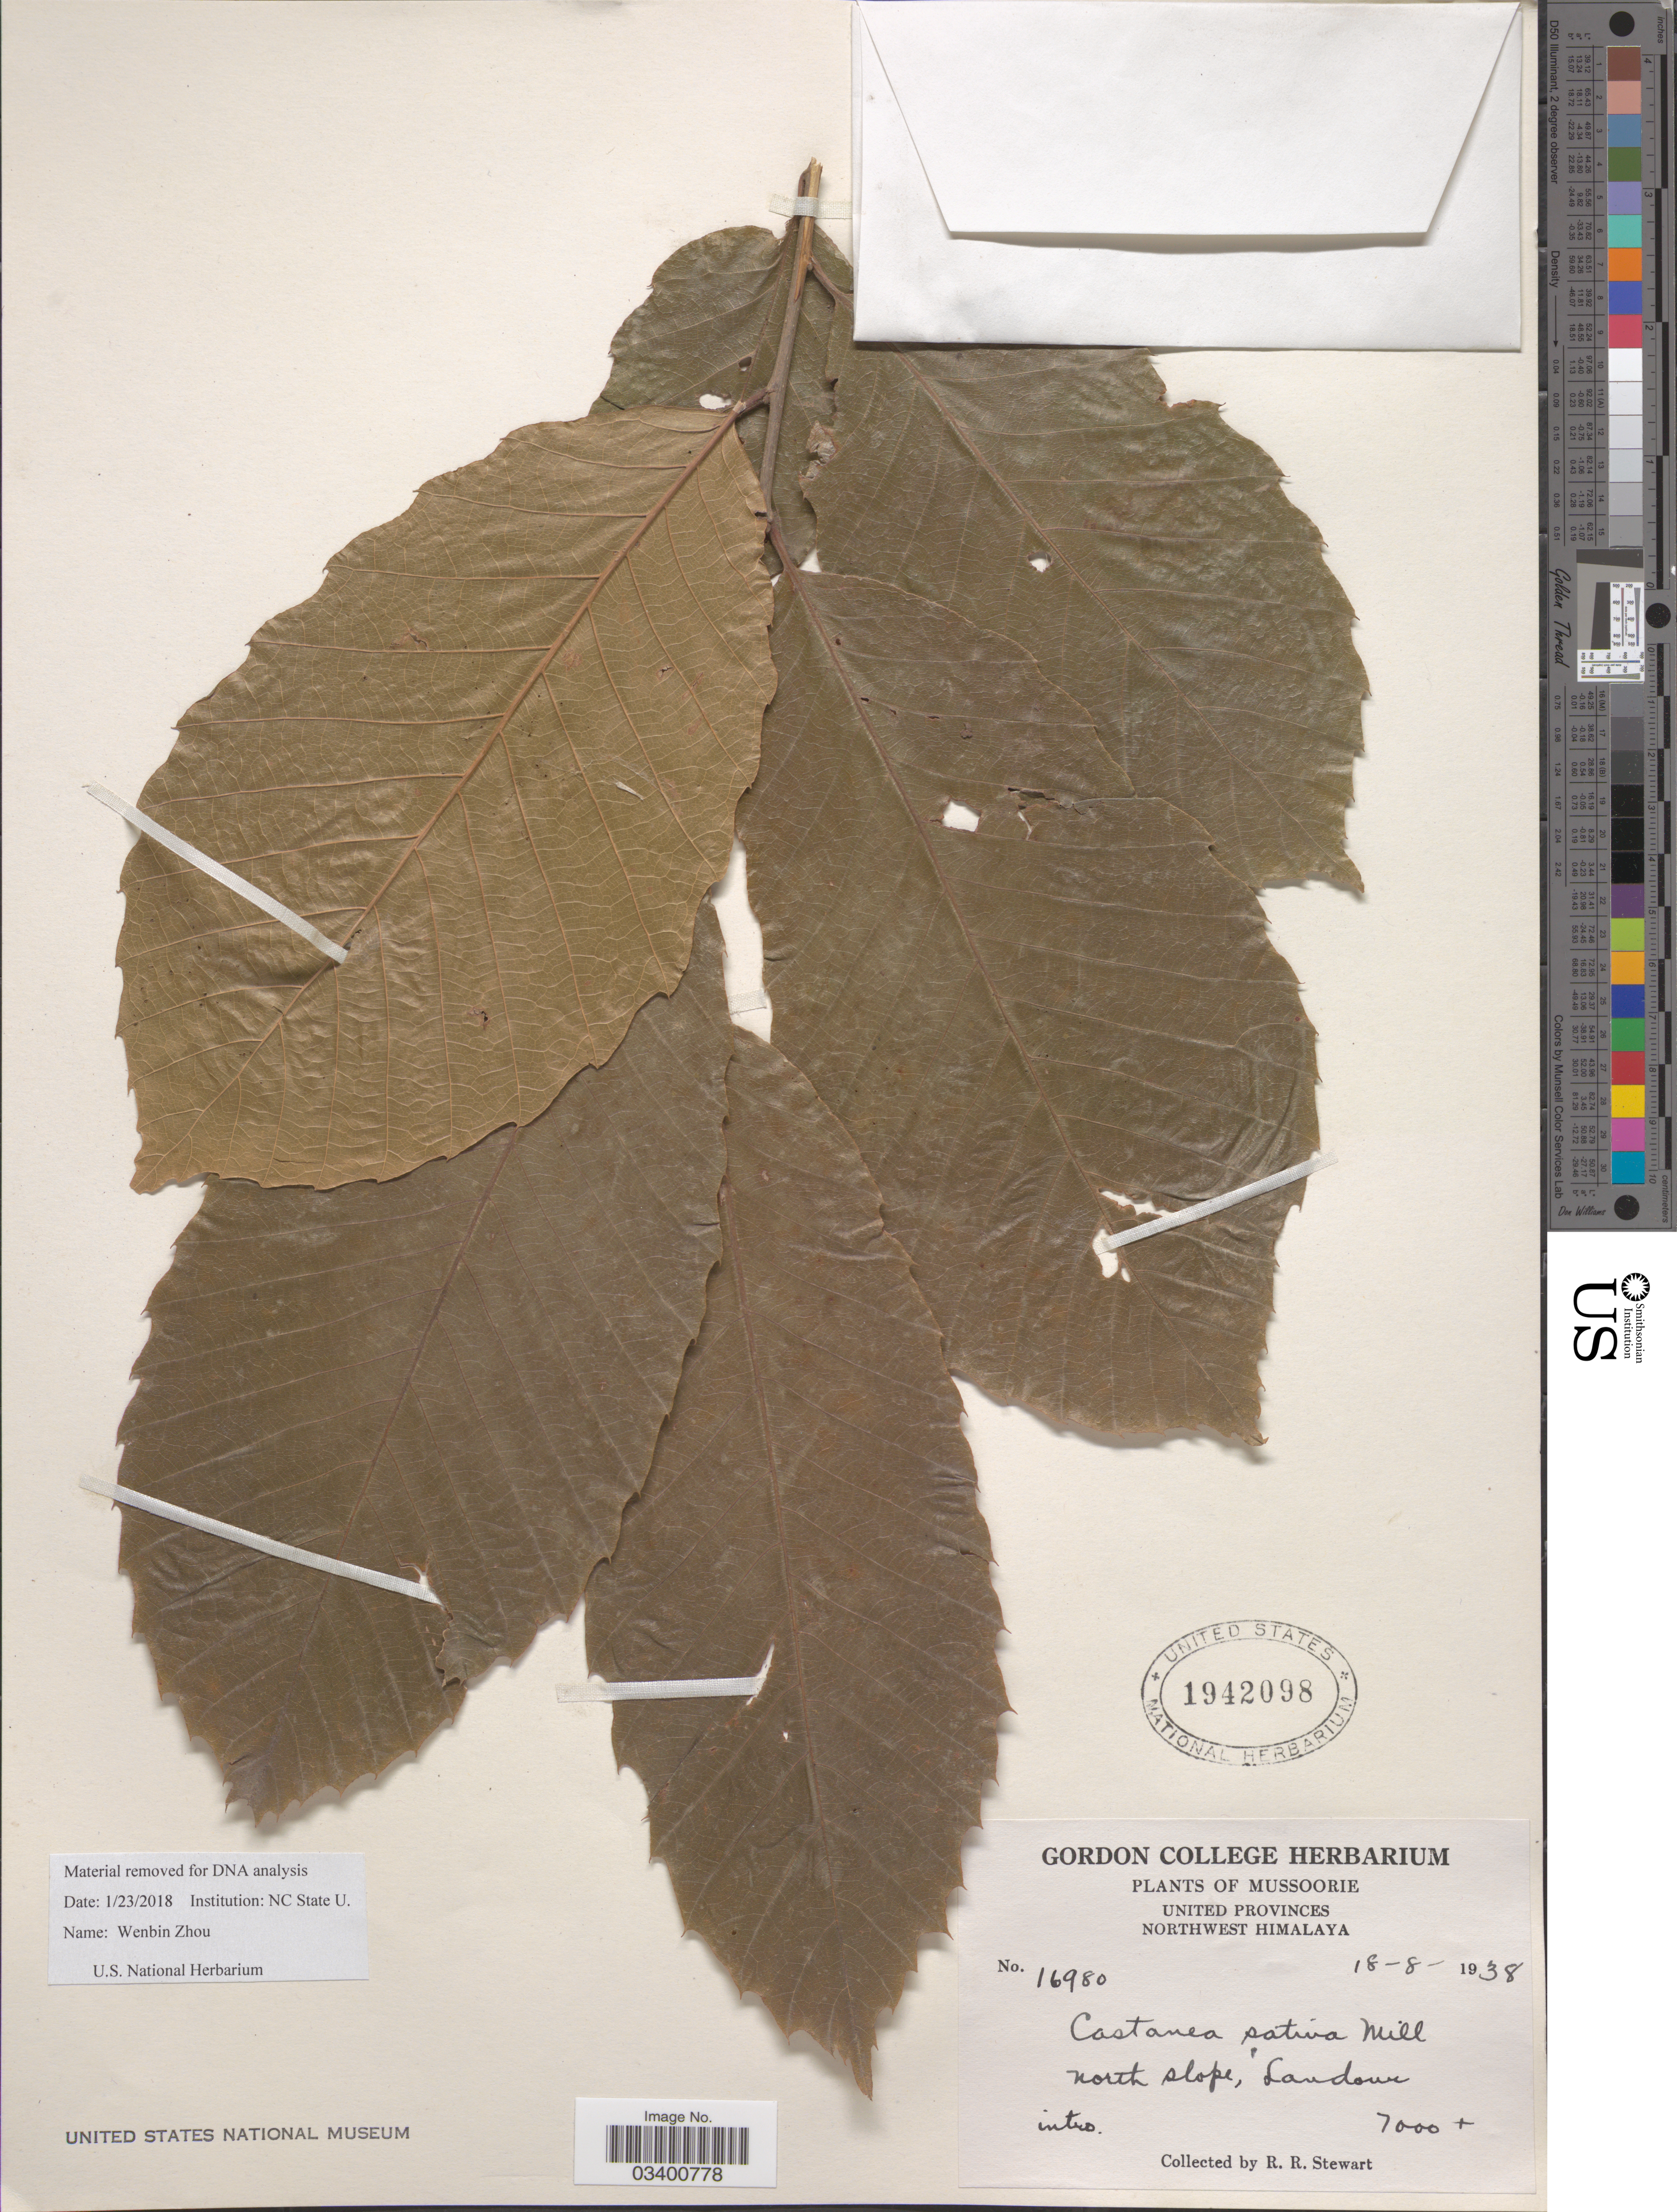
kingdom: Plantae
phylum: Tracheophyta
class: Magnoliopsida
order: Fagales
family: Fagaceae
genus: Castanea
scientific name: Castanea sativa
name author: Mill.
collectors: R. Stewart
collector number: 16980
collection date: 1938-08-18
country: India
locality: Mussoorie. United Provinces. Northwest Himalaya. North slope, Landour.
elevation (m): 2134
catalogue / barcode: US 1942098